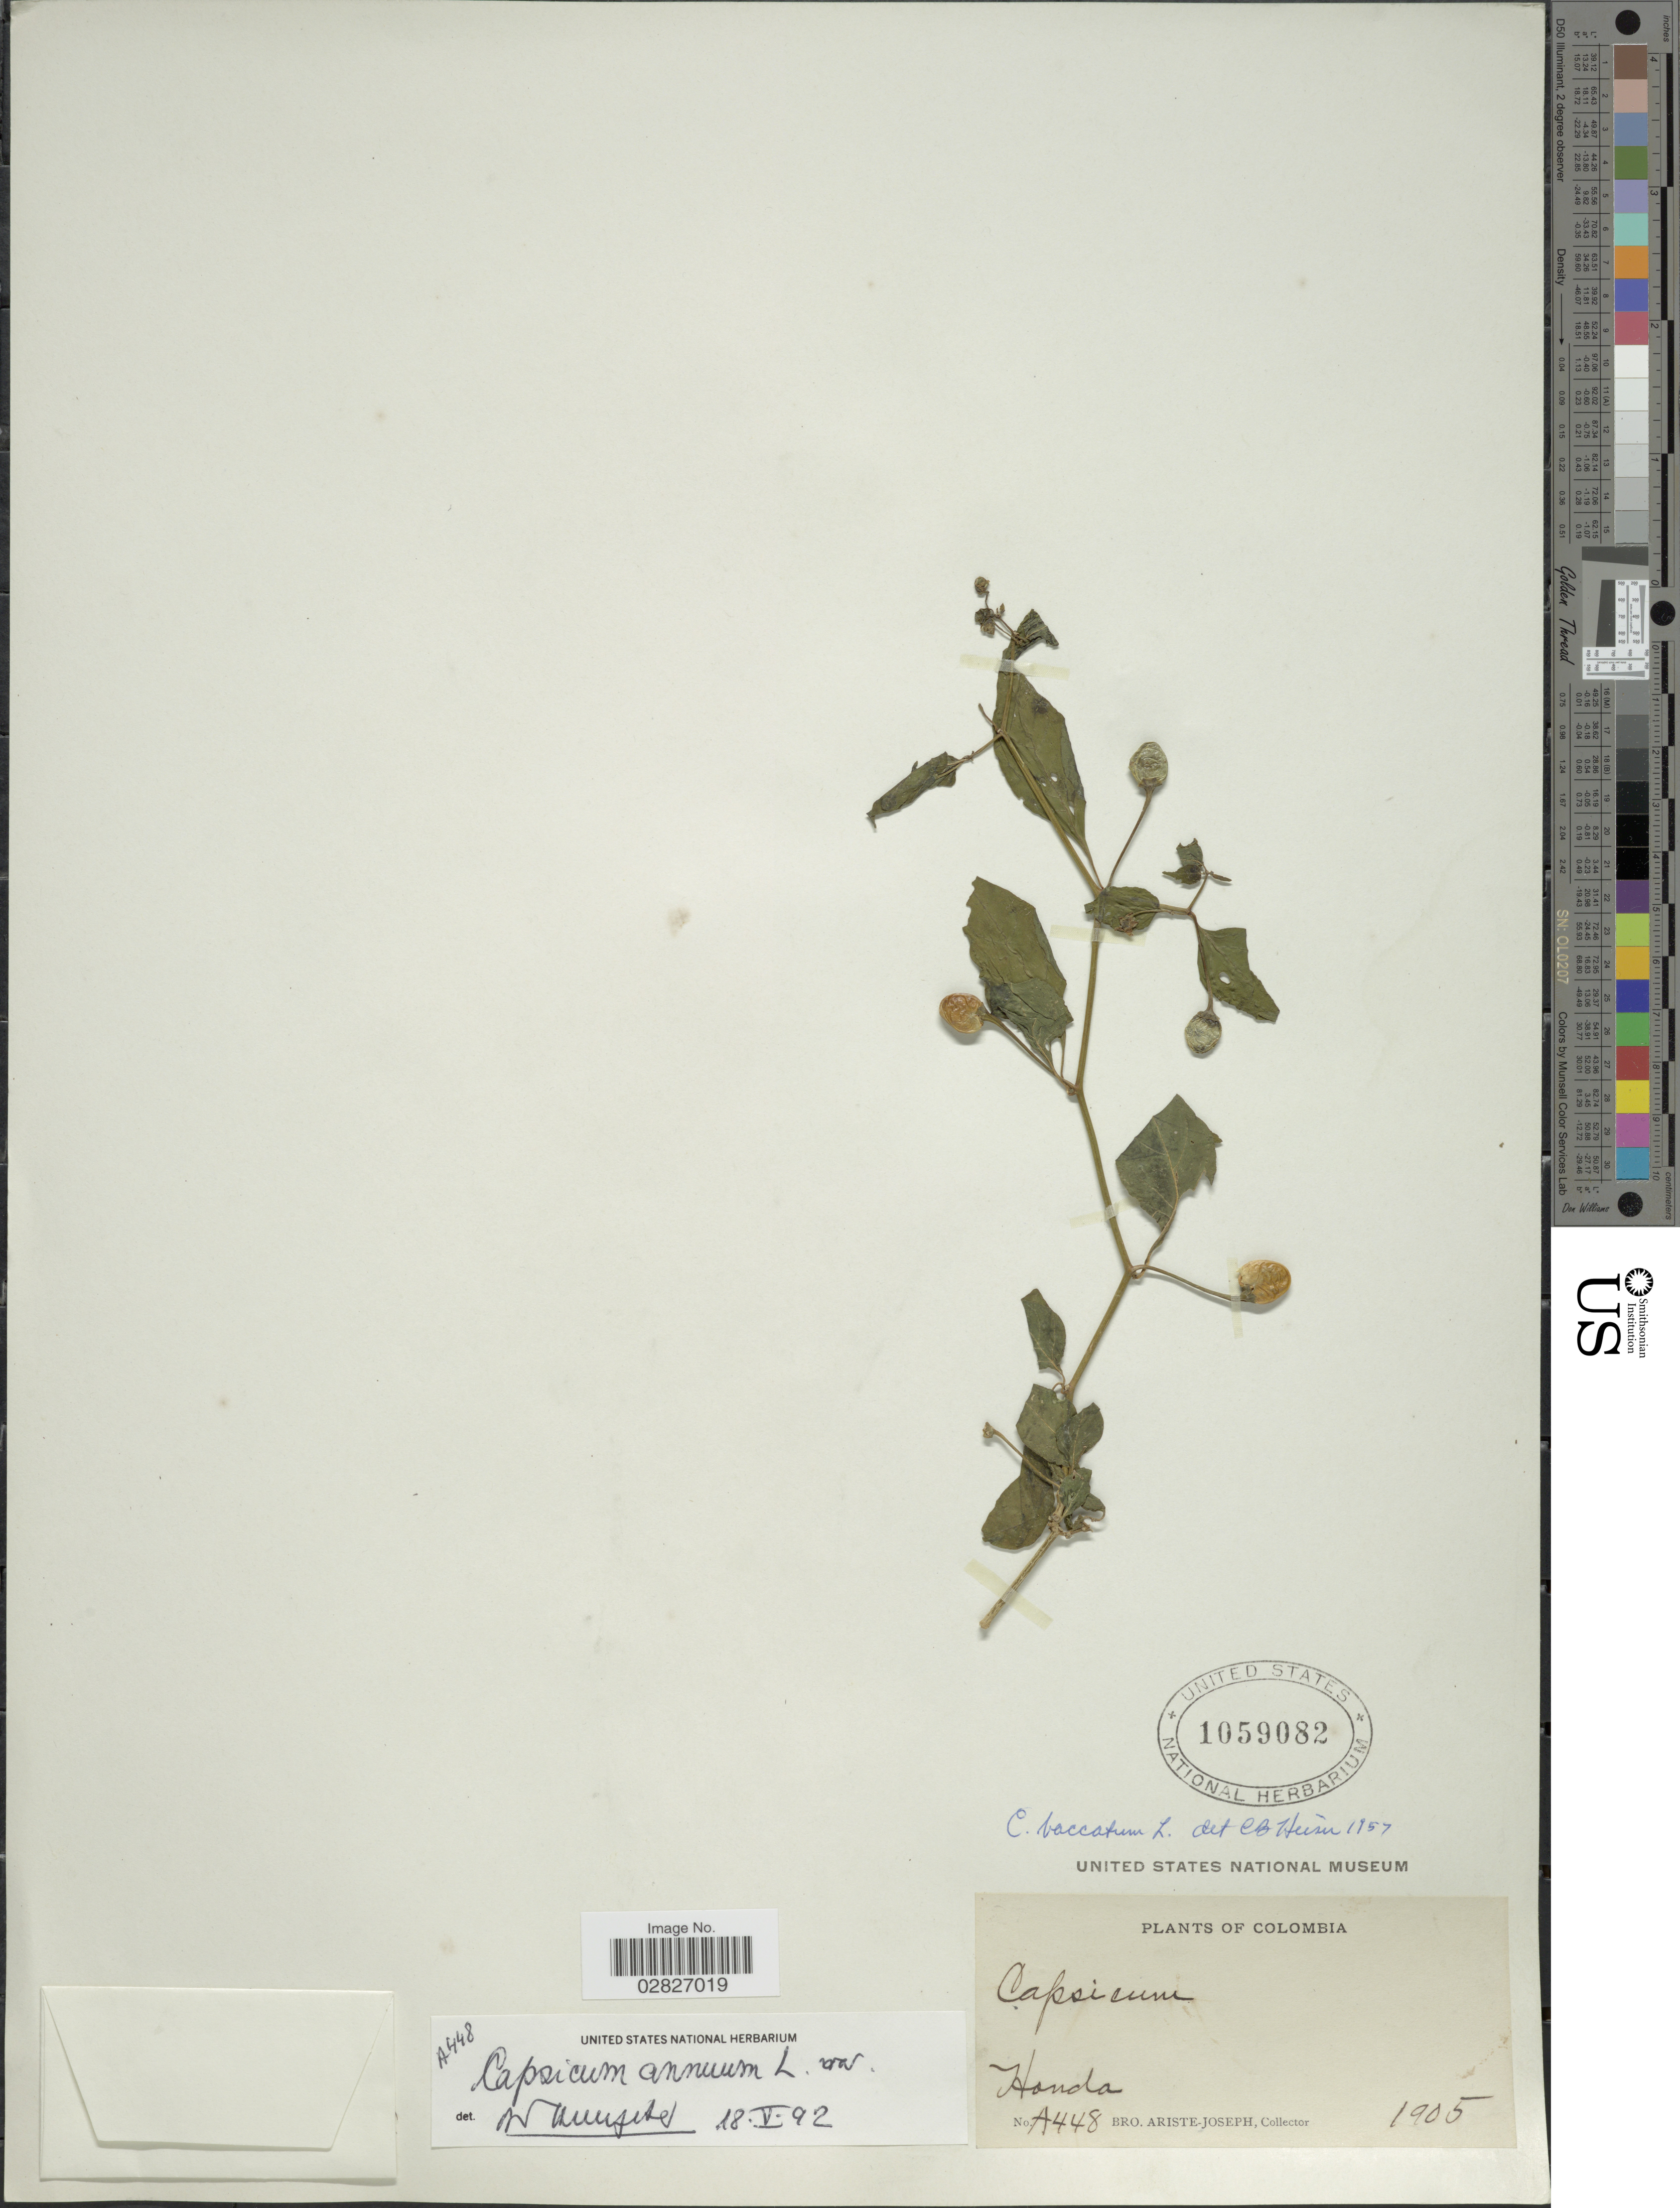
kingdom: Plantae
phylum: Tracheophyta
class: Magnoliopsida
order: Solanales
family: Solanaceae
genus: Capsicum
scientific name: Capsicum annuum 'Habanero'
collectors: Bro. Ariste-Joseph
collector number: A448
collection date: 1905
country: Colombia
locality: Hondo.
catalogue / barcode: US 1059082